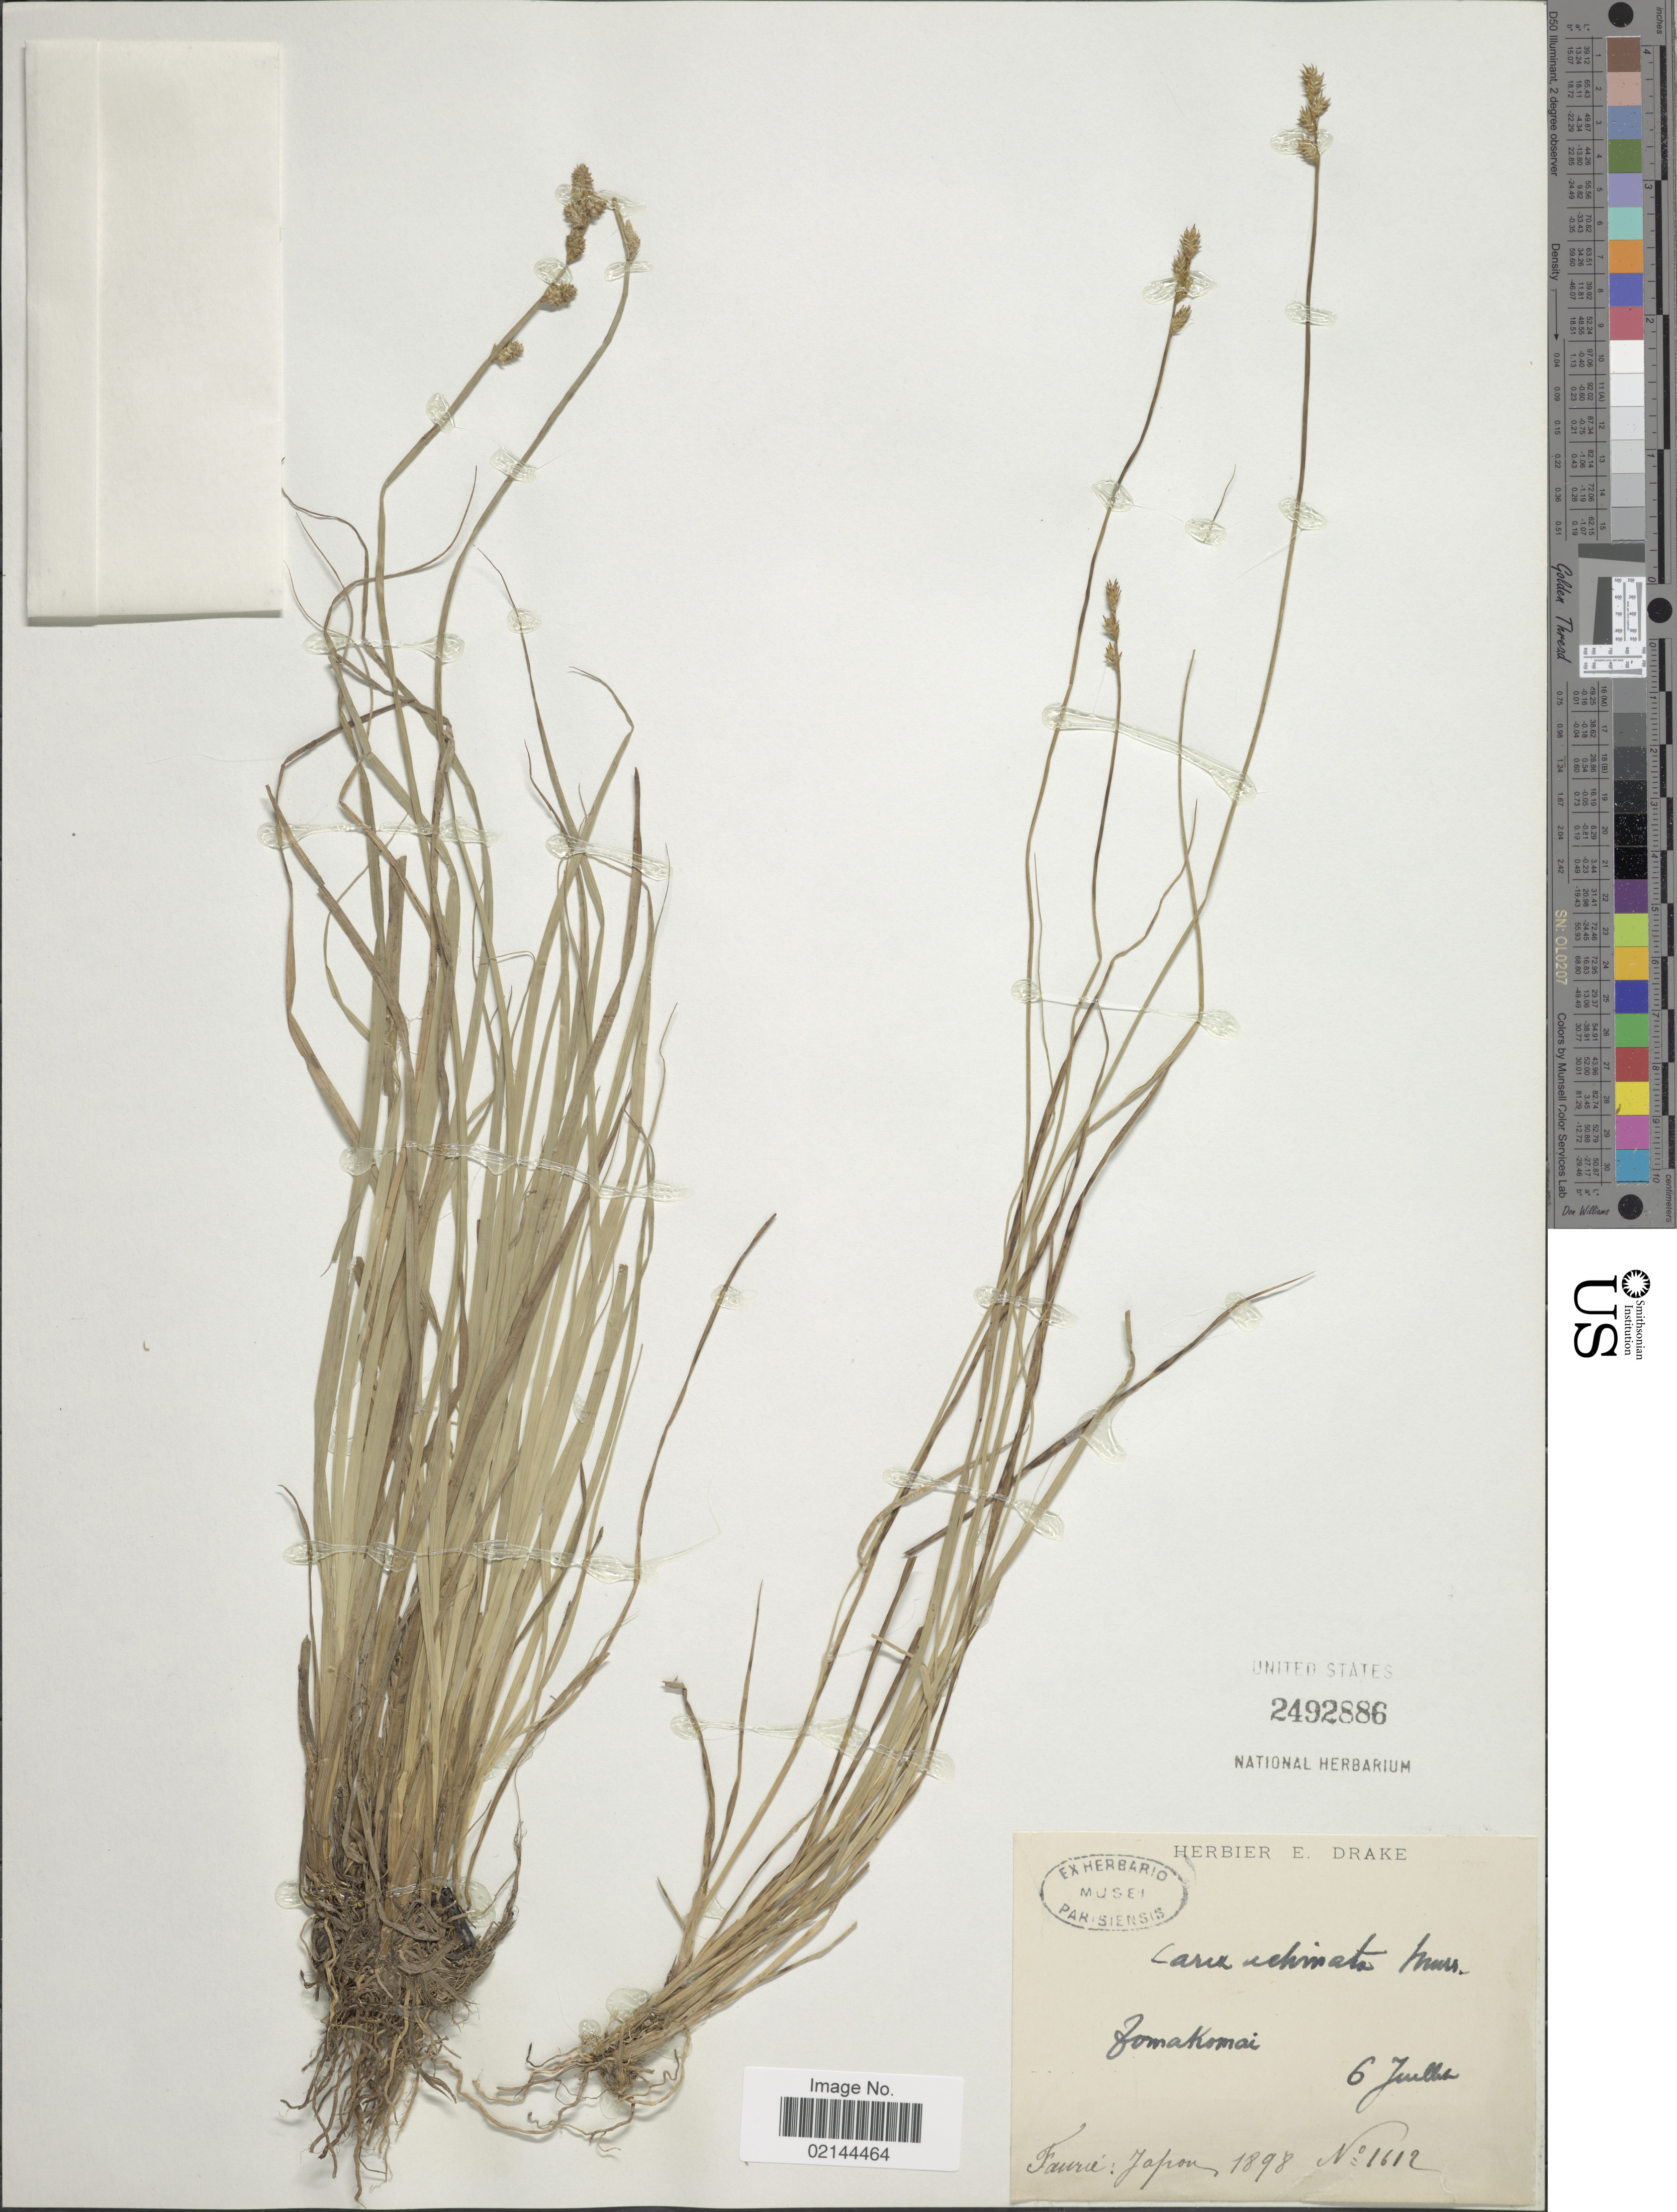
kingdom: Plantae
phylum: Tracheophyta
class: Liliopsida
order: Poales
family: Cyperaceae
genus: Carex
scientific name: Carex echinata subsp. echinata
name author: Murray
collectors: -. Faurie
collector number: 1612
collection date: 1898-07-06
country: Japan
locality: FomaKomai. Japon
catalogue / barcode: US 2492886